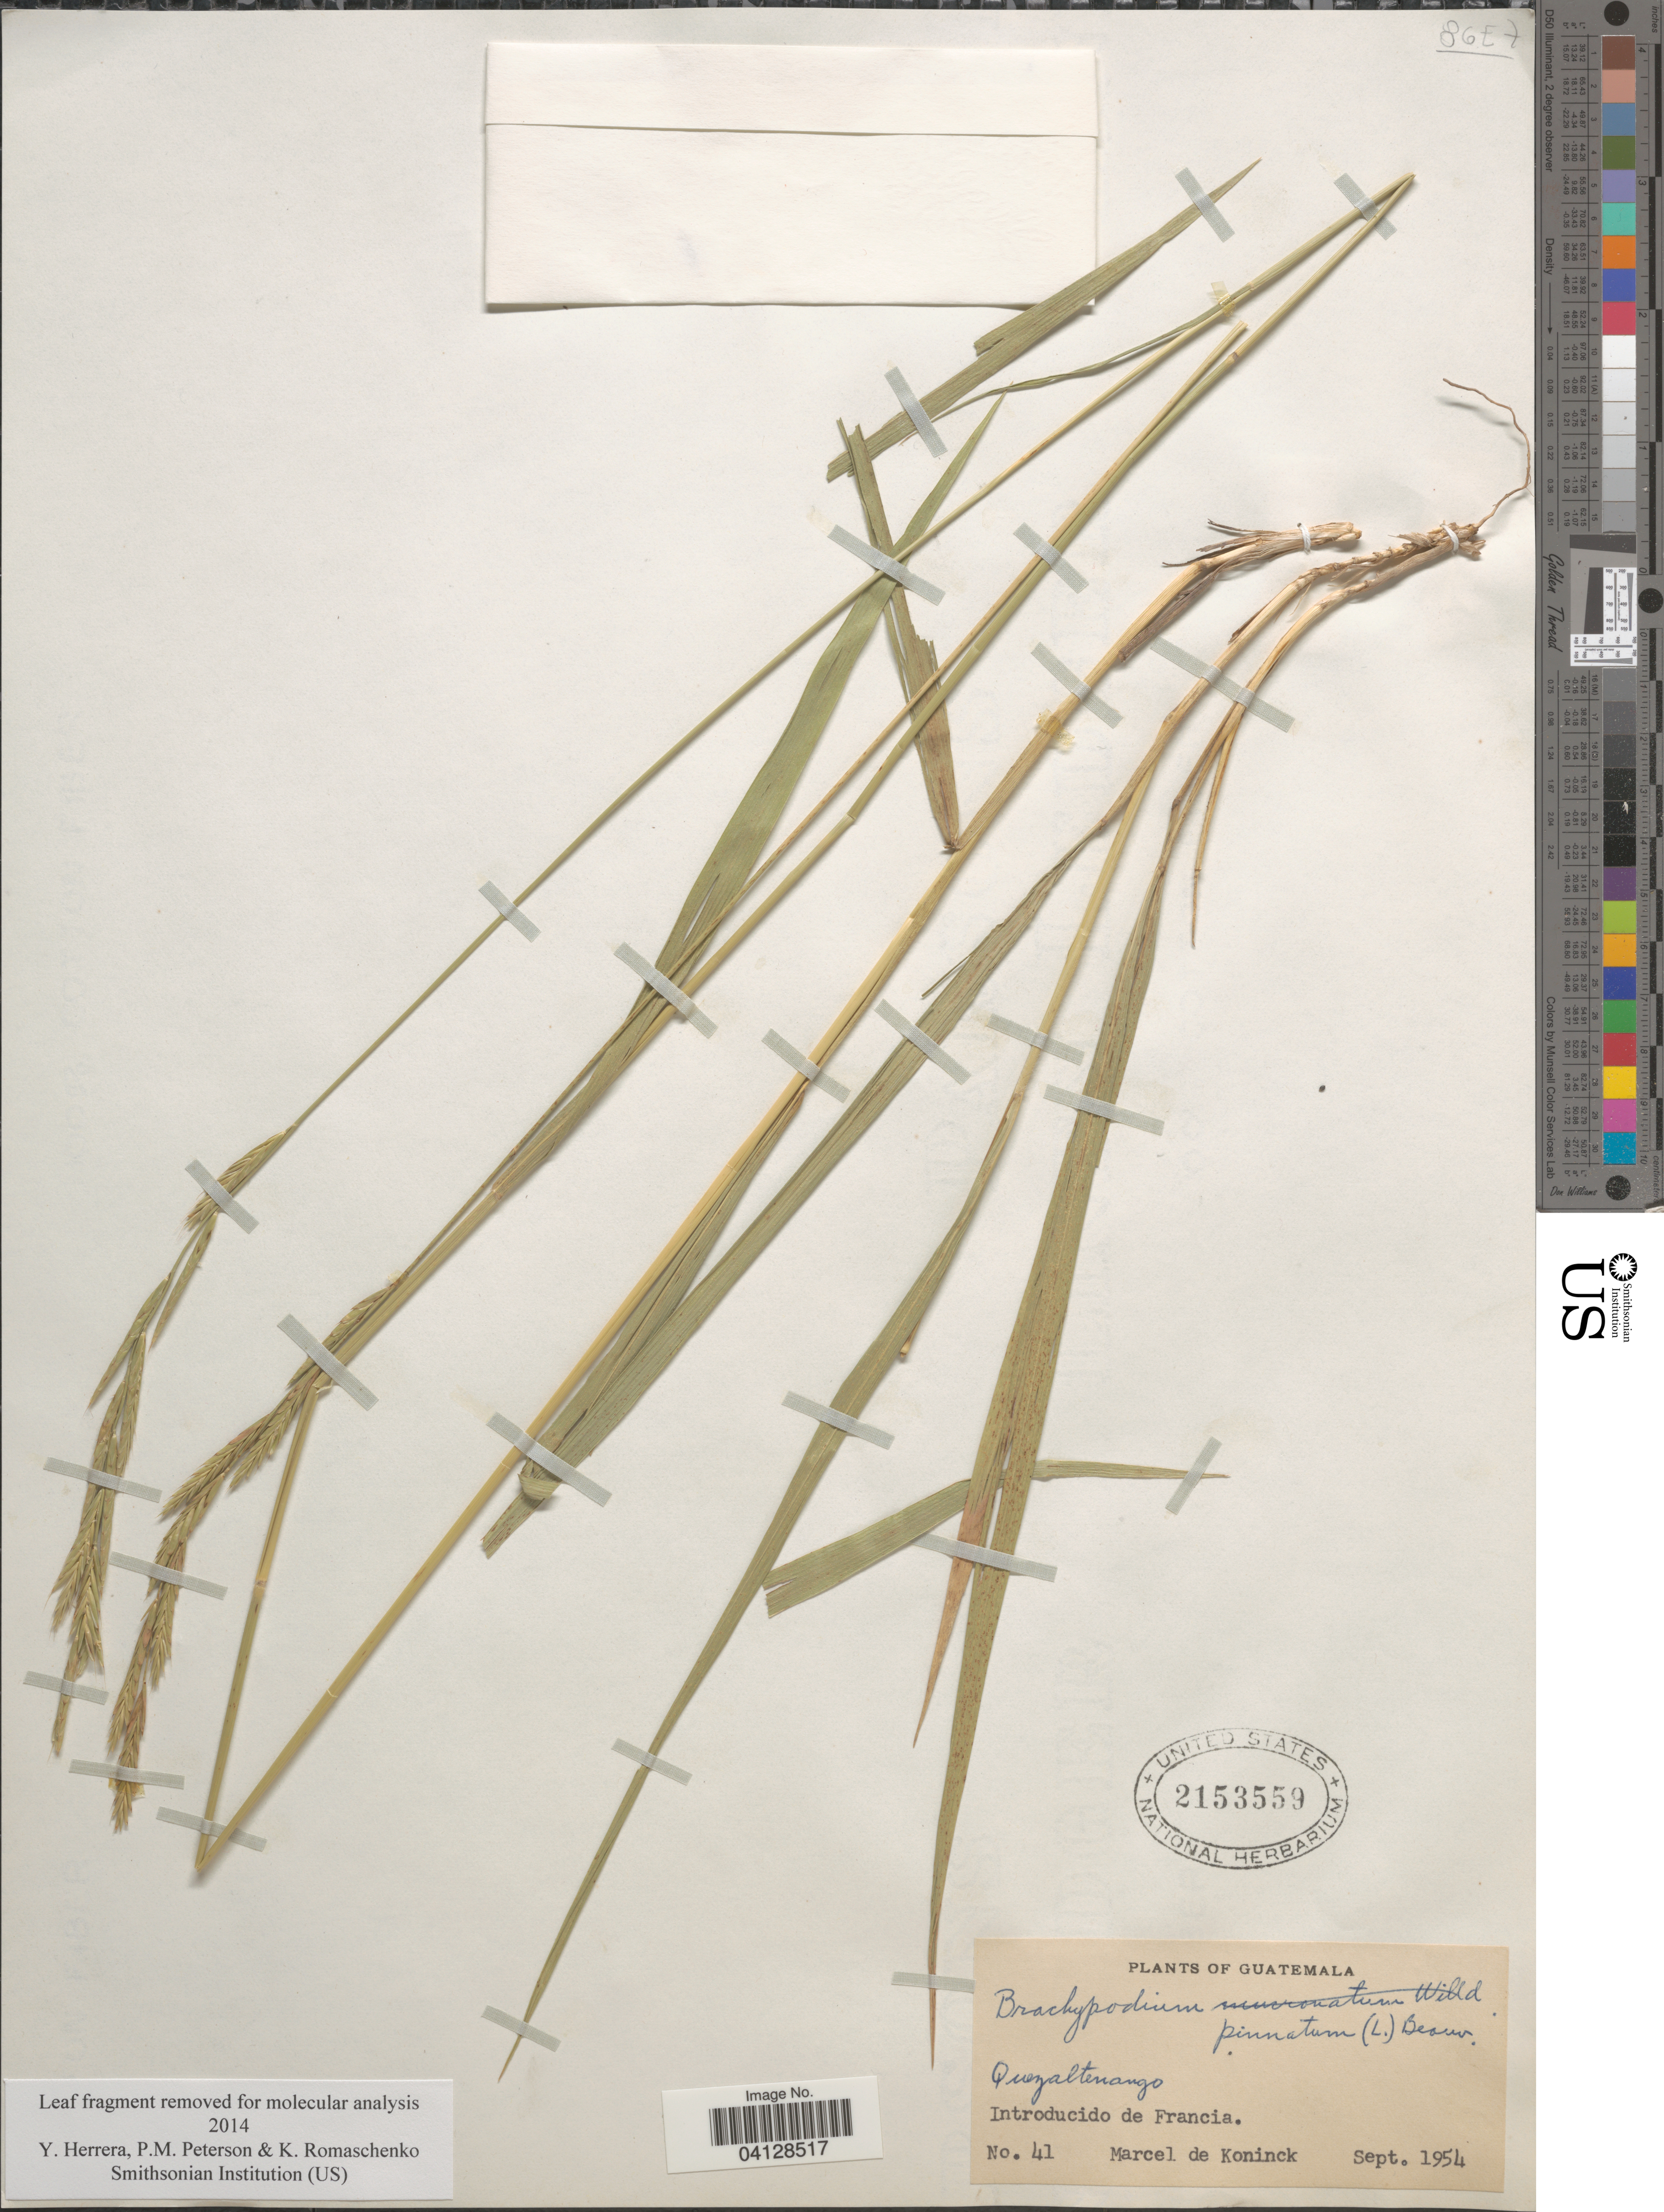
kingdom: Plantae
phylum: Tracheophyta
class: Liliopsida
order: Poales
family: Poaceae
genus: Brachypodium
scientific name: Brachypodium pinnatum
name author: (L.) P. Beauv.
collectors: M. Koninck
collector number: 41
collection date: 1954-09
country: Guatemala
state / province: Quetzaltenango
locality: Introducido de Francia.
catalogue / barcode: US 2153559